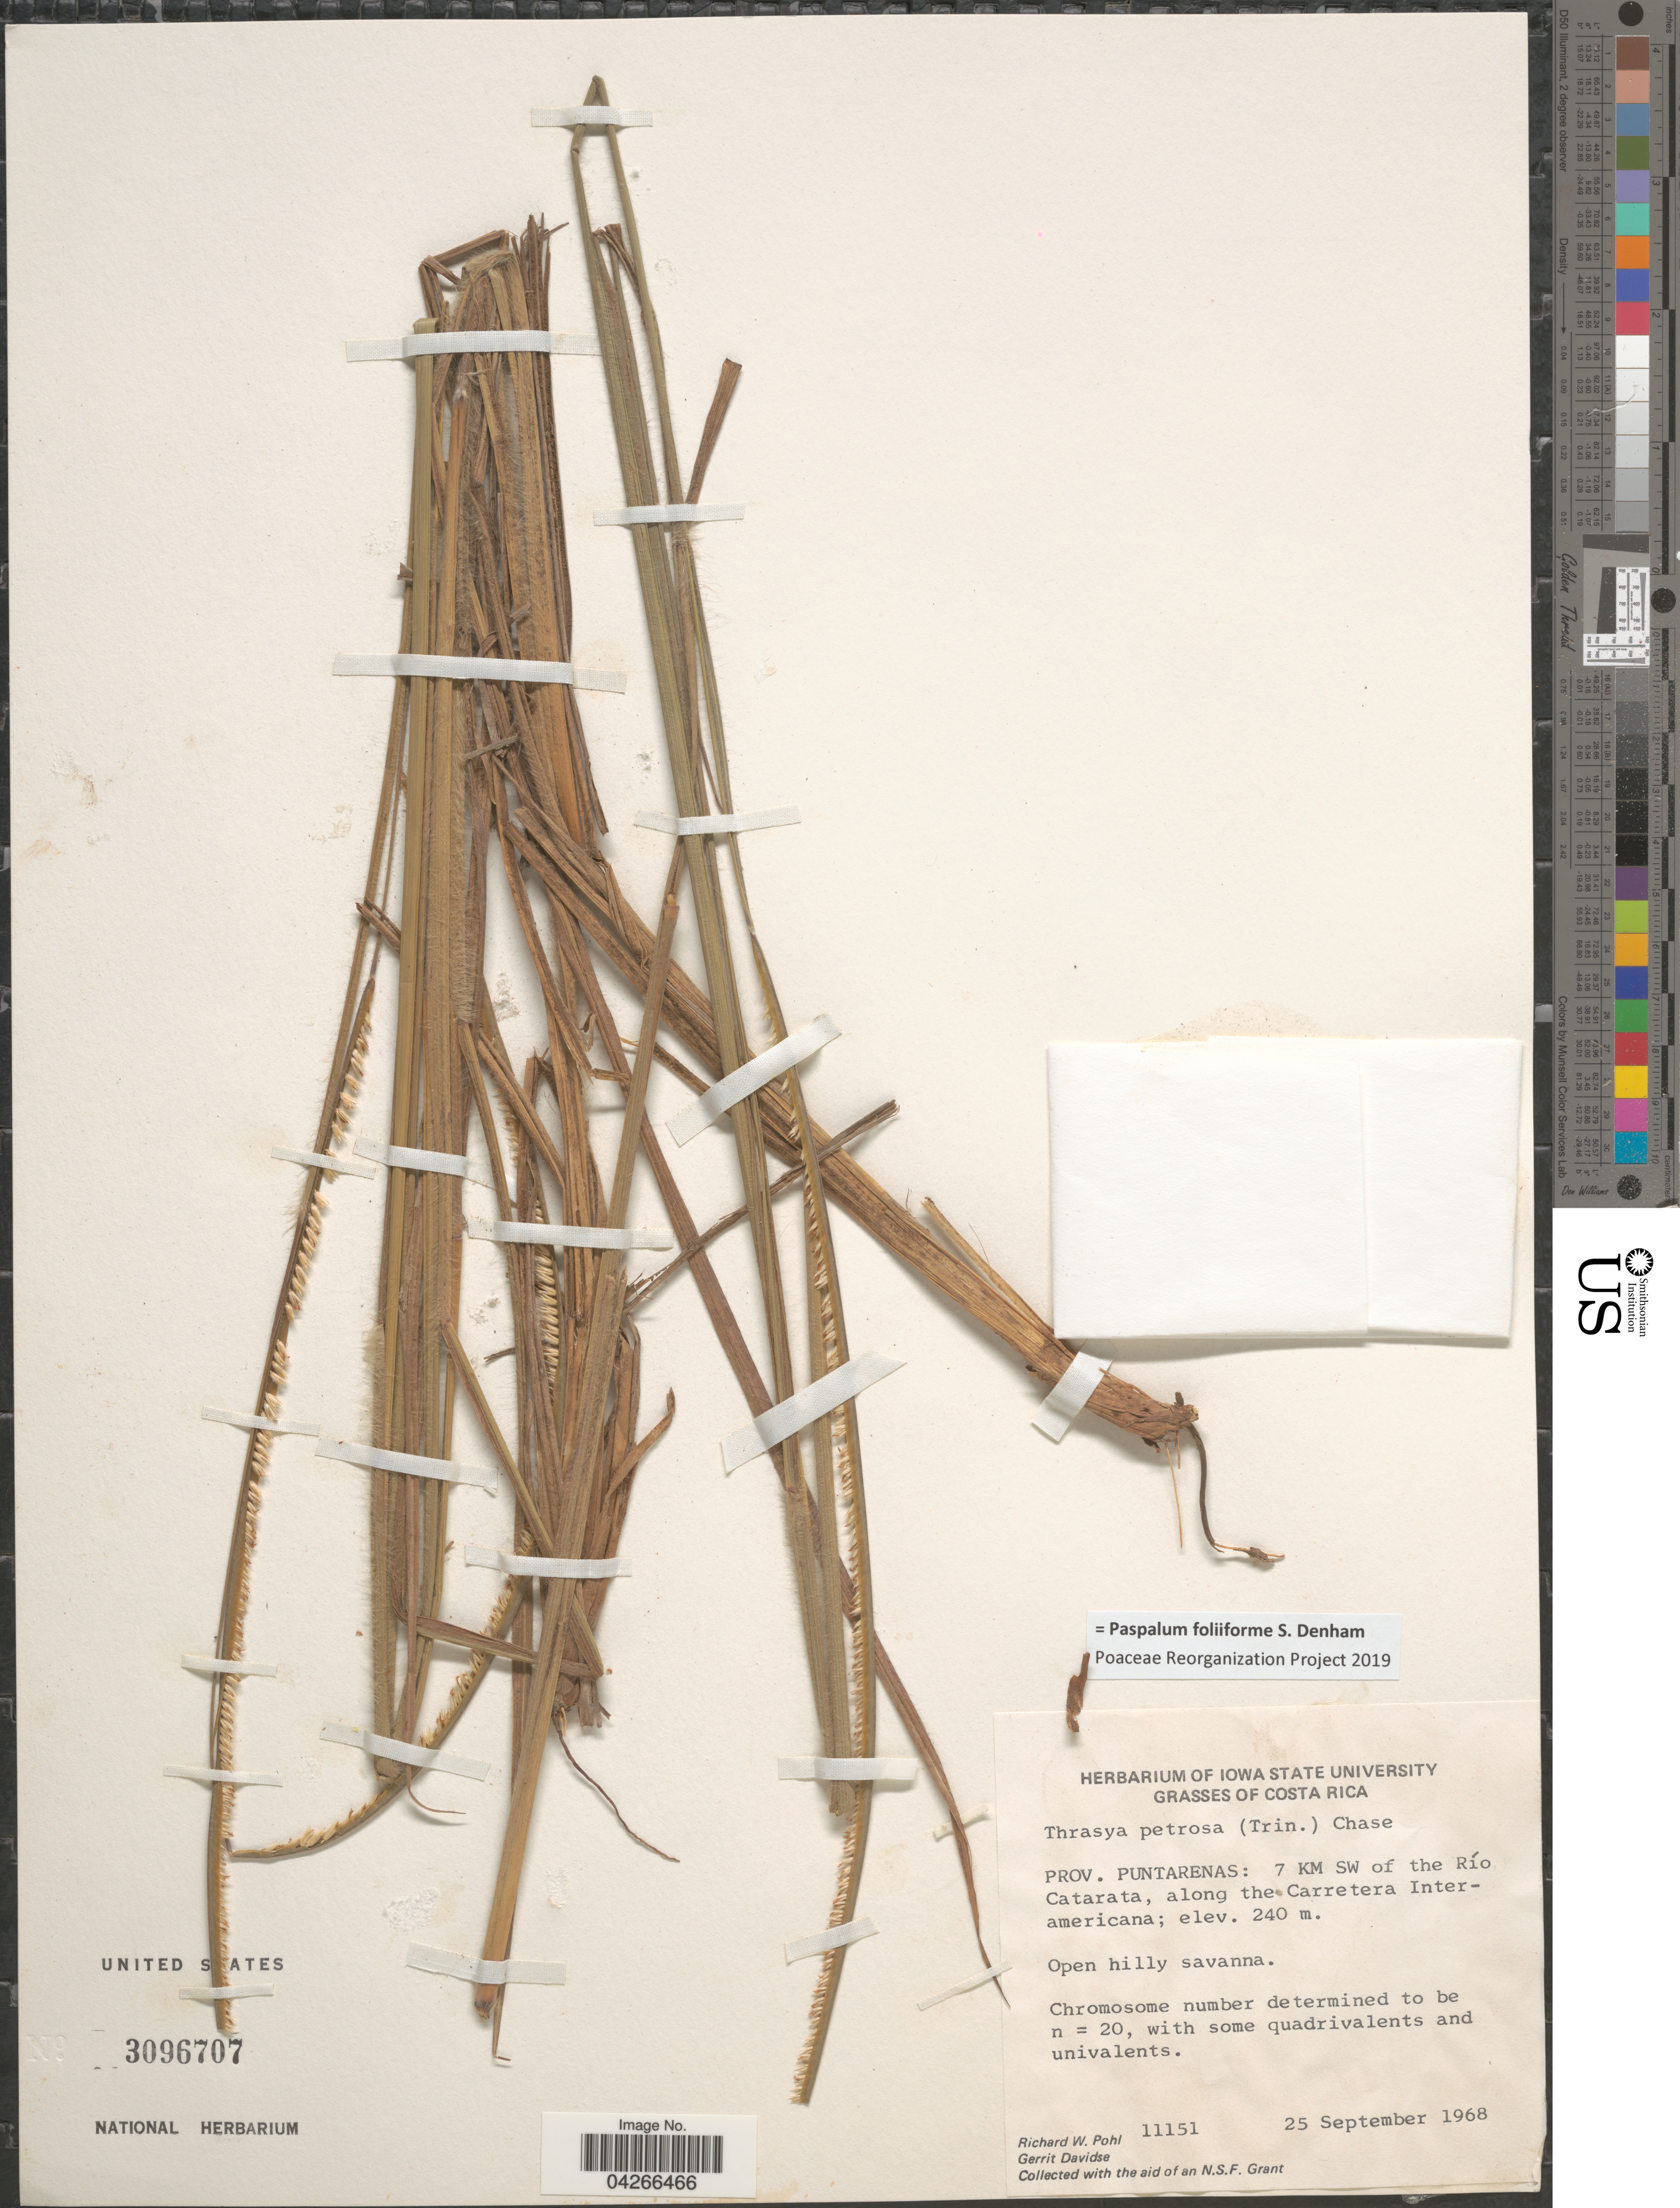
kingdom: Plantae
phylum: Tracheophyta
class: Liliopsida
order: Poales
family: Poaceae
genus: Paspalum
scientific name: Paspalum foliiforme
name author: S. Denham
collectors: R. W. Pohl & G. Davidse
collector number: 11151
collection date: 1968-09-25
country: Costa Rica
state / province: Puntarenas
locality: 7 KM SW of the Río Catarata, along the Carretera Interamericana.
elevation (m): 240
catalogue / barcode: US 3096707